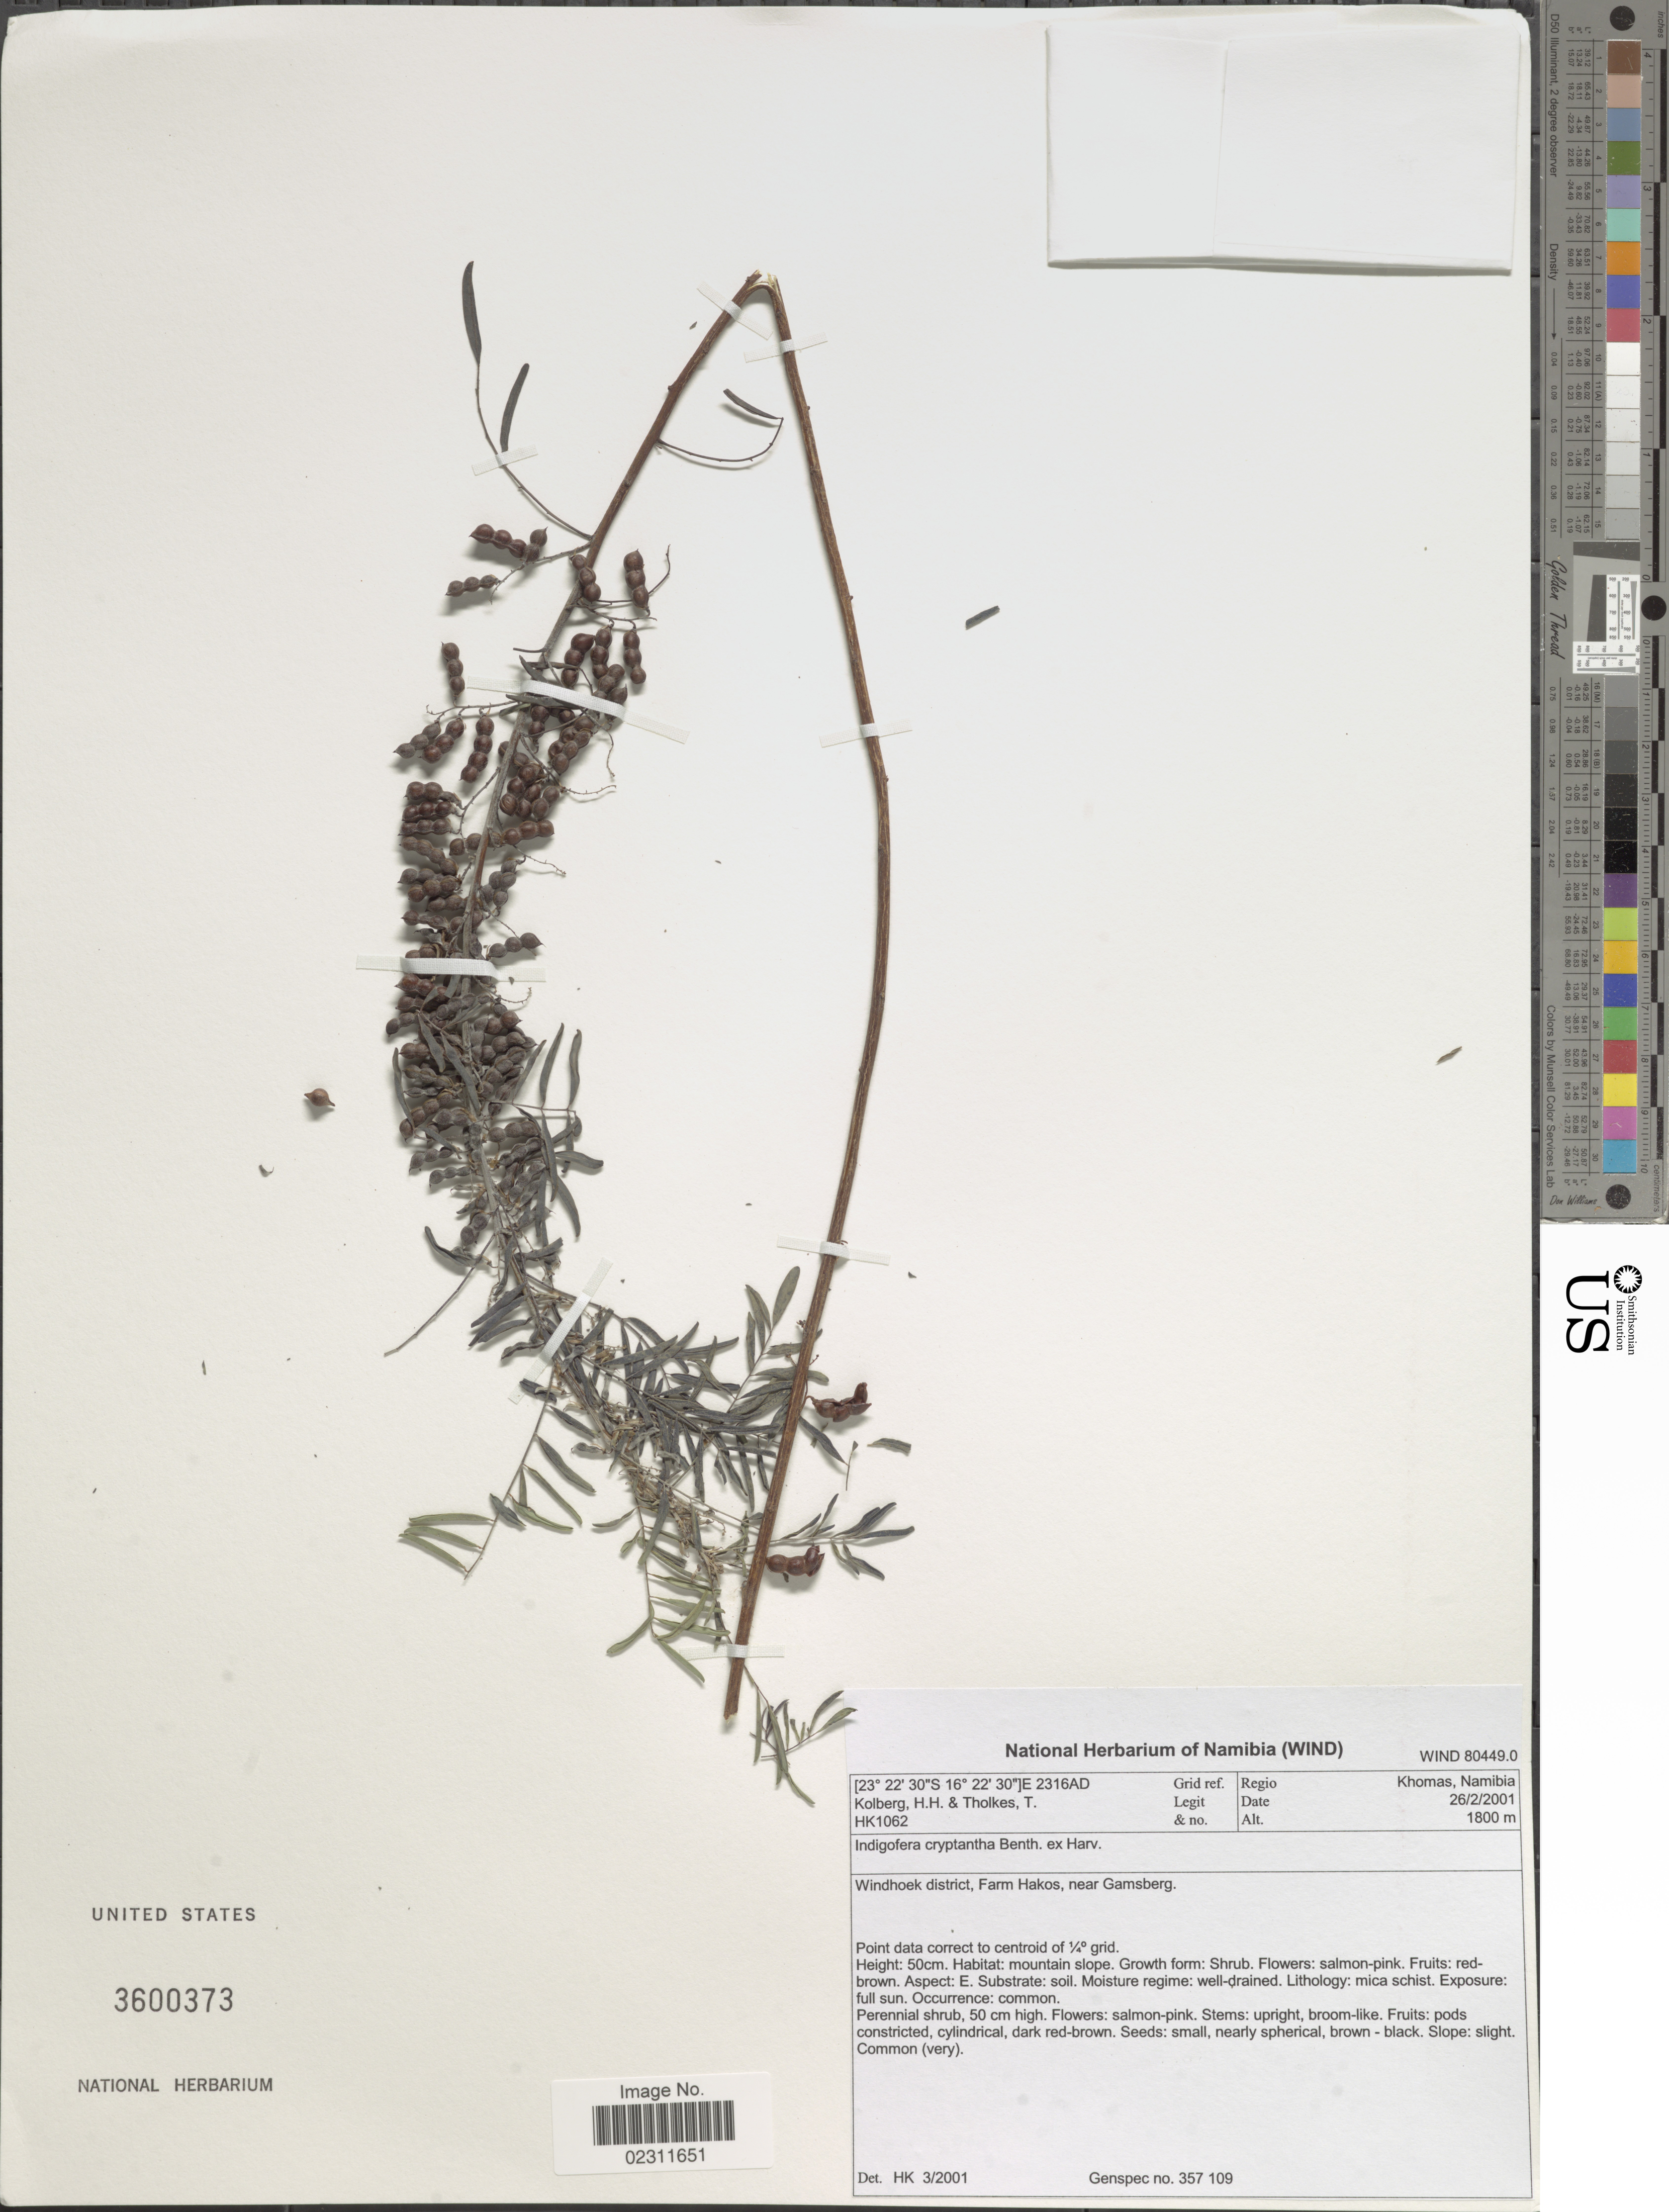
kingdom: Plantae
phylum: Tracheophyta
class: Magnoliopsida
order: Fabales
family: Fabaceae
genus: Indigofera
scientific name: Indigofera cryptantha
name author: Harv.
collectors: H. H. Kolberg & T. Tholkes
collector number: HK1062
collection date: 2001-02-26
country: Namibia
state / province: Khomas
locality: Windhoek District, Farm Hakos, near Gamsberg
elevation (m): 1800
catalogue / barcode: US 3600373